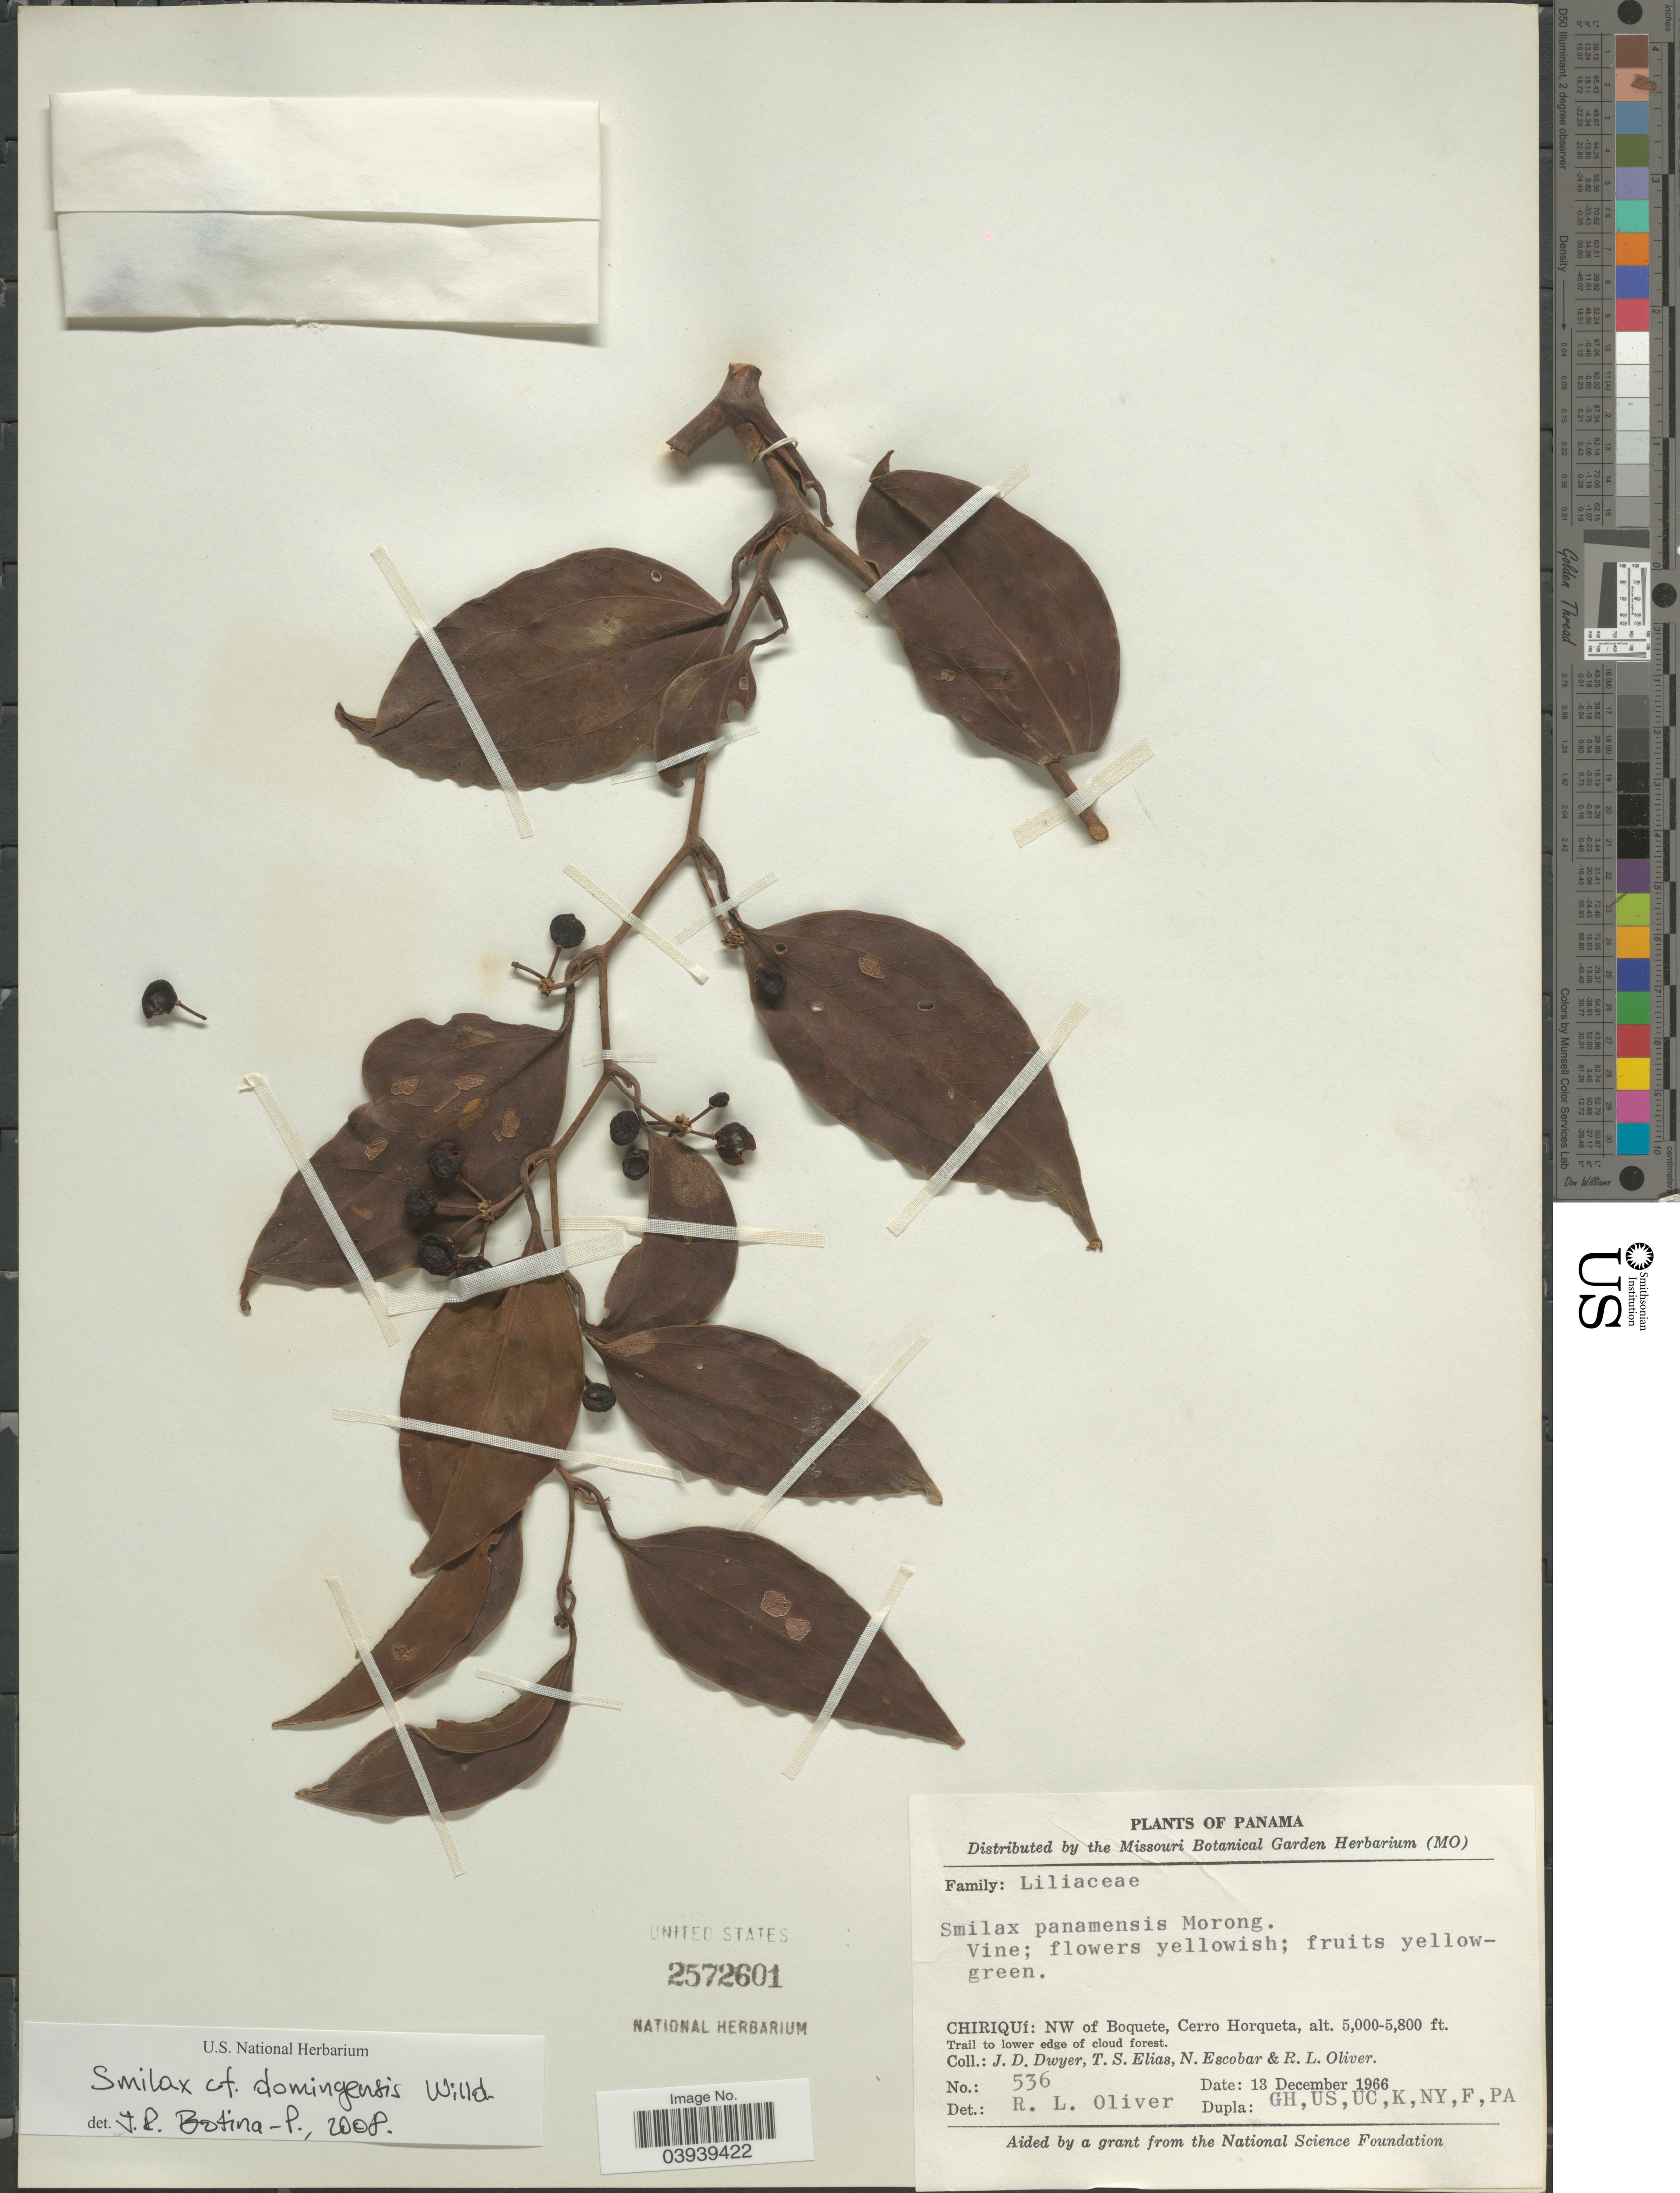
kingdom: Plantae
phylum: Tracheophyta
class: Liliopsida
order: Liliales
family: Smilacaceae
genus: Smilax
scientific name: Smilax domingensis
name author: Willd.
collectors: J. D. Dwyer, T. S. Elias, N. Escobar & R. Oliver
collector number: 536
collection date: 1966-12-13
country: Panama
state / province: Chiriqui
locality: NW of Boquete, Cerro Horqueta.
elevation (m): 1524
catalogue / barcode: US 2572601